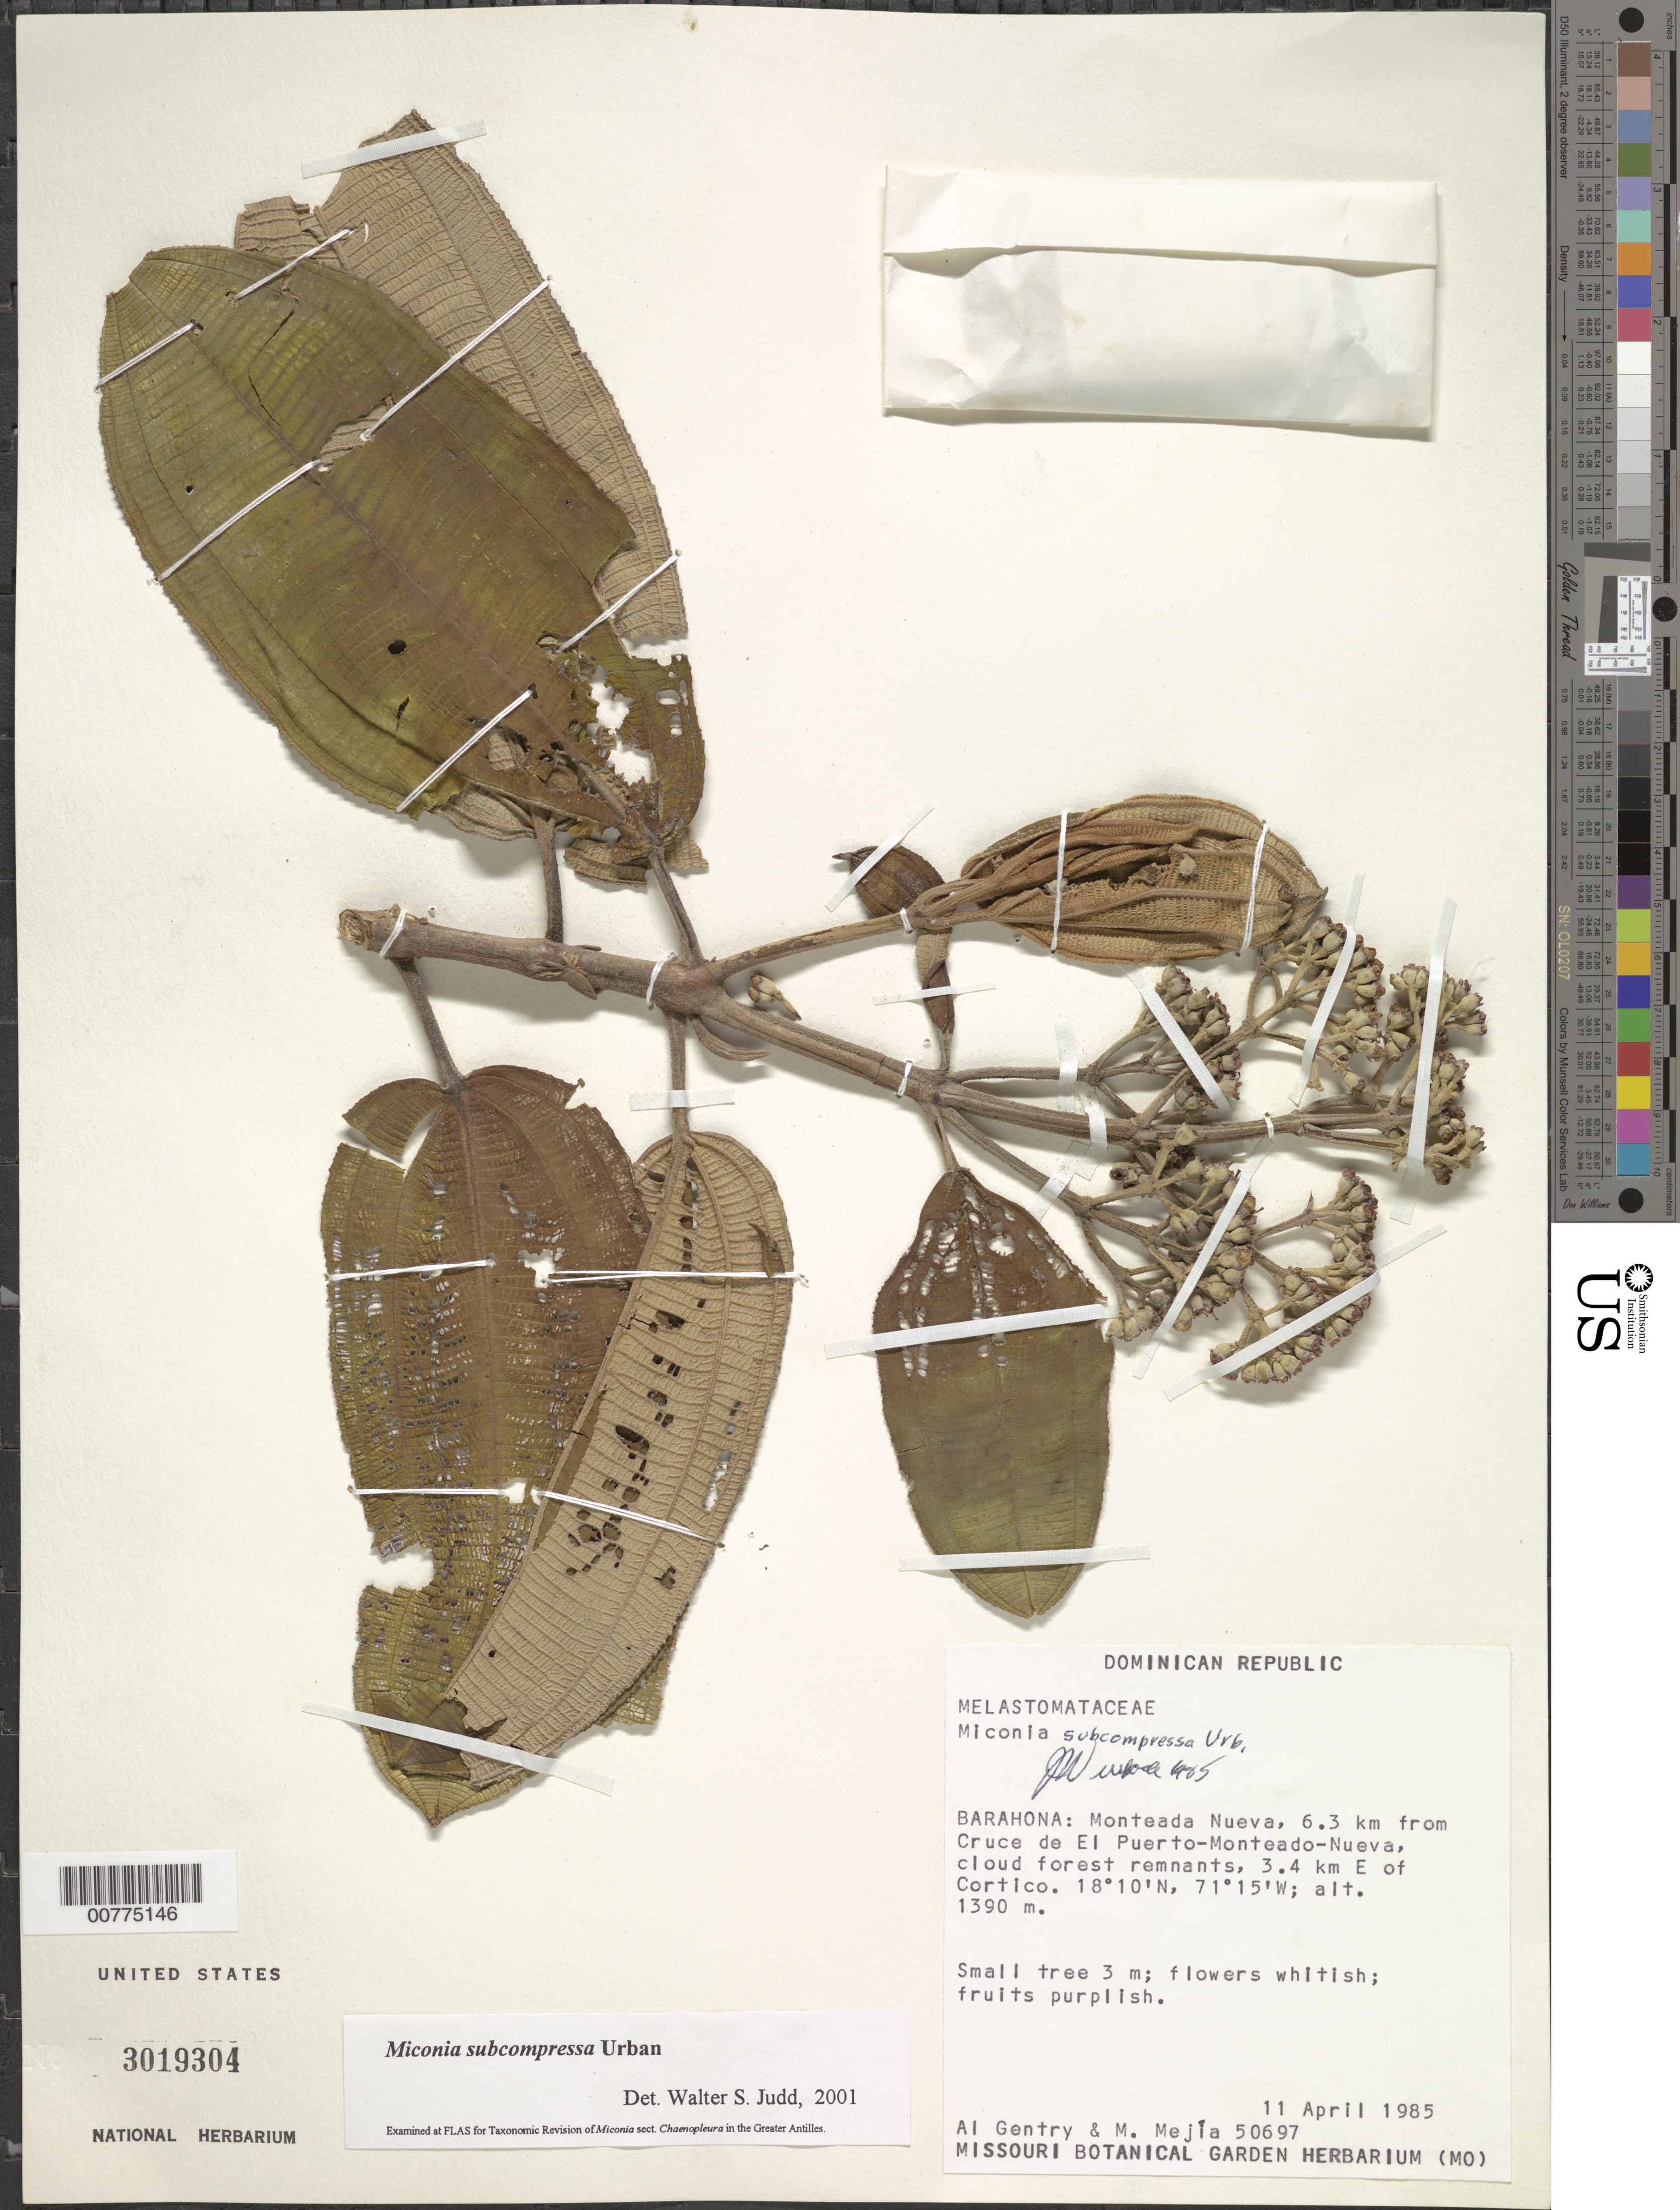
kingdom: Plantae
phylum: Tracheophyta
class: Magnoliopsida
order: Myrtales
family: Melastomataceae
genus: Miconia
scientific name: Miconia tetrandra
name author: (Sw.) D. Don ex G. Don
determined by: Judd, Walter S.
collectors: A. H. Gentry & M. Mejia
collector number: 50697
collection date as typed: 11 Apr 1985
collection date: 1985-04-11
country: Dominican Republic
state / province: Barahona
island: Hispaniola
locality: Monteada Nueva, 6.3 km from cross-road of EL Puerto-Monteada Nueva, 3.4 km E of Cortico.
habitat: Cloud forest remnants.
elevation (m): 1390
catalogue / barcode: US 3019304